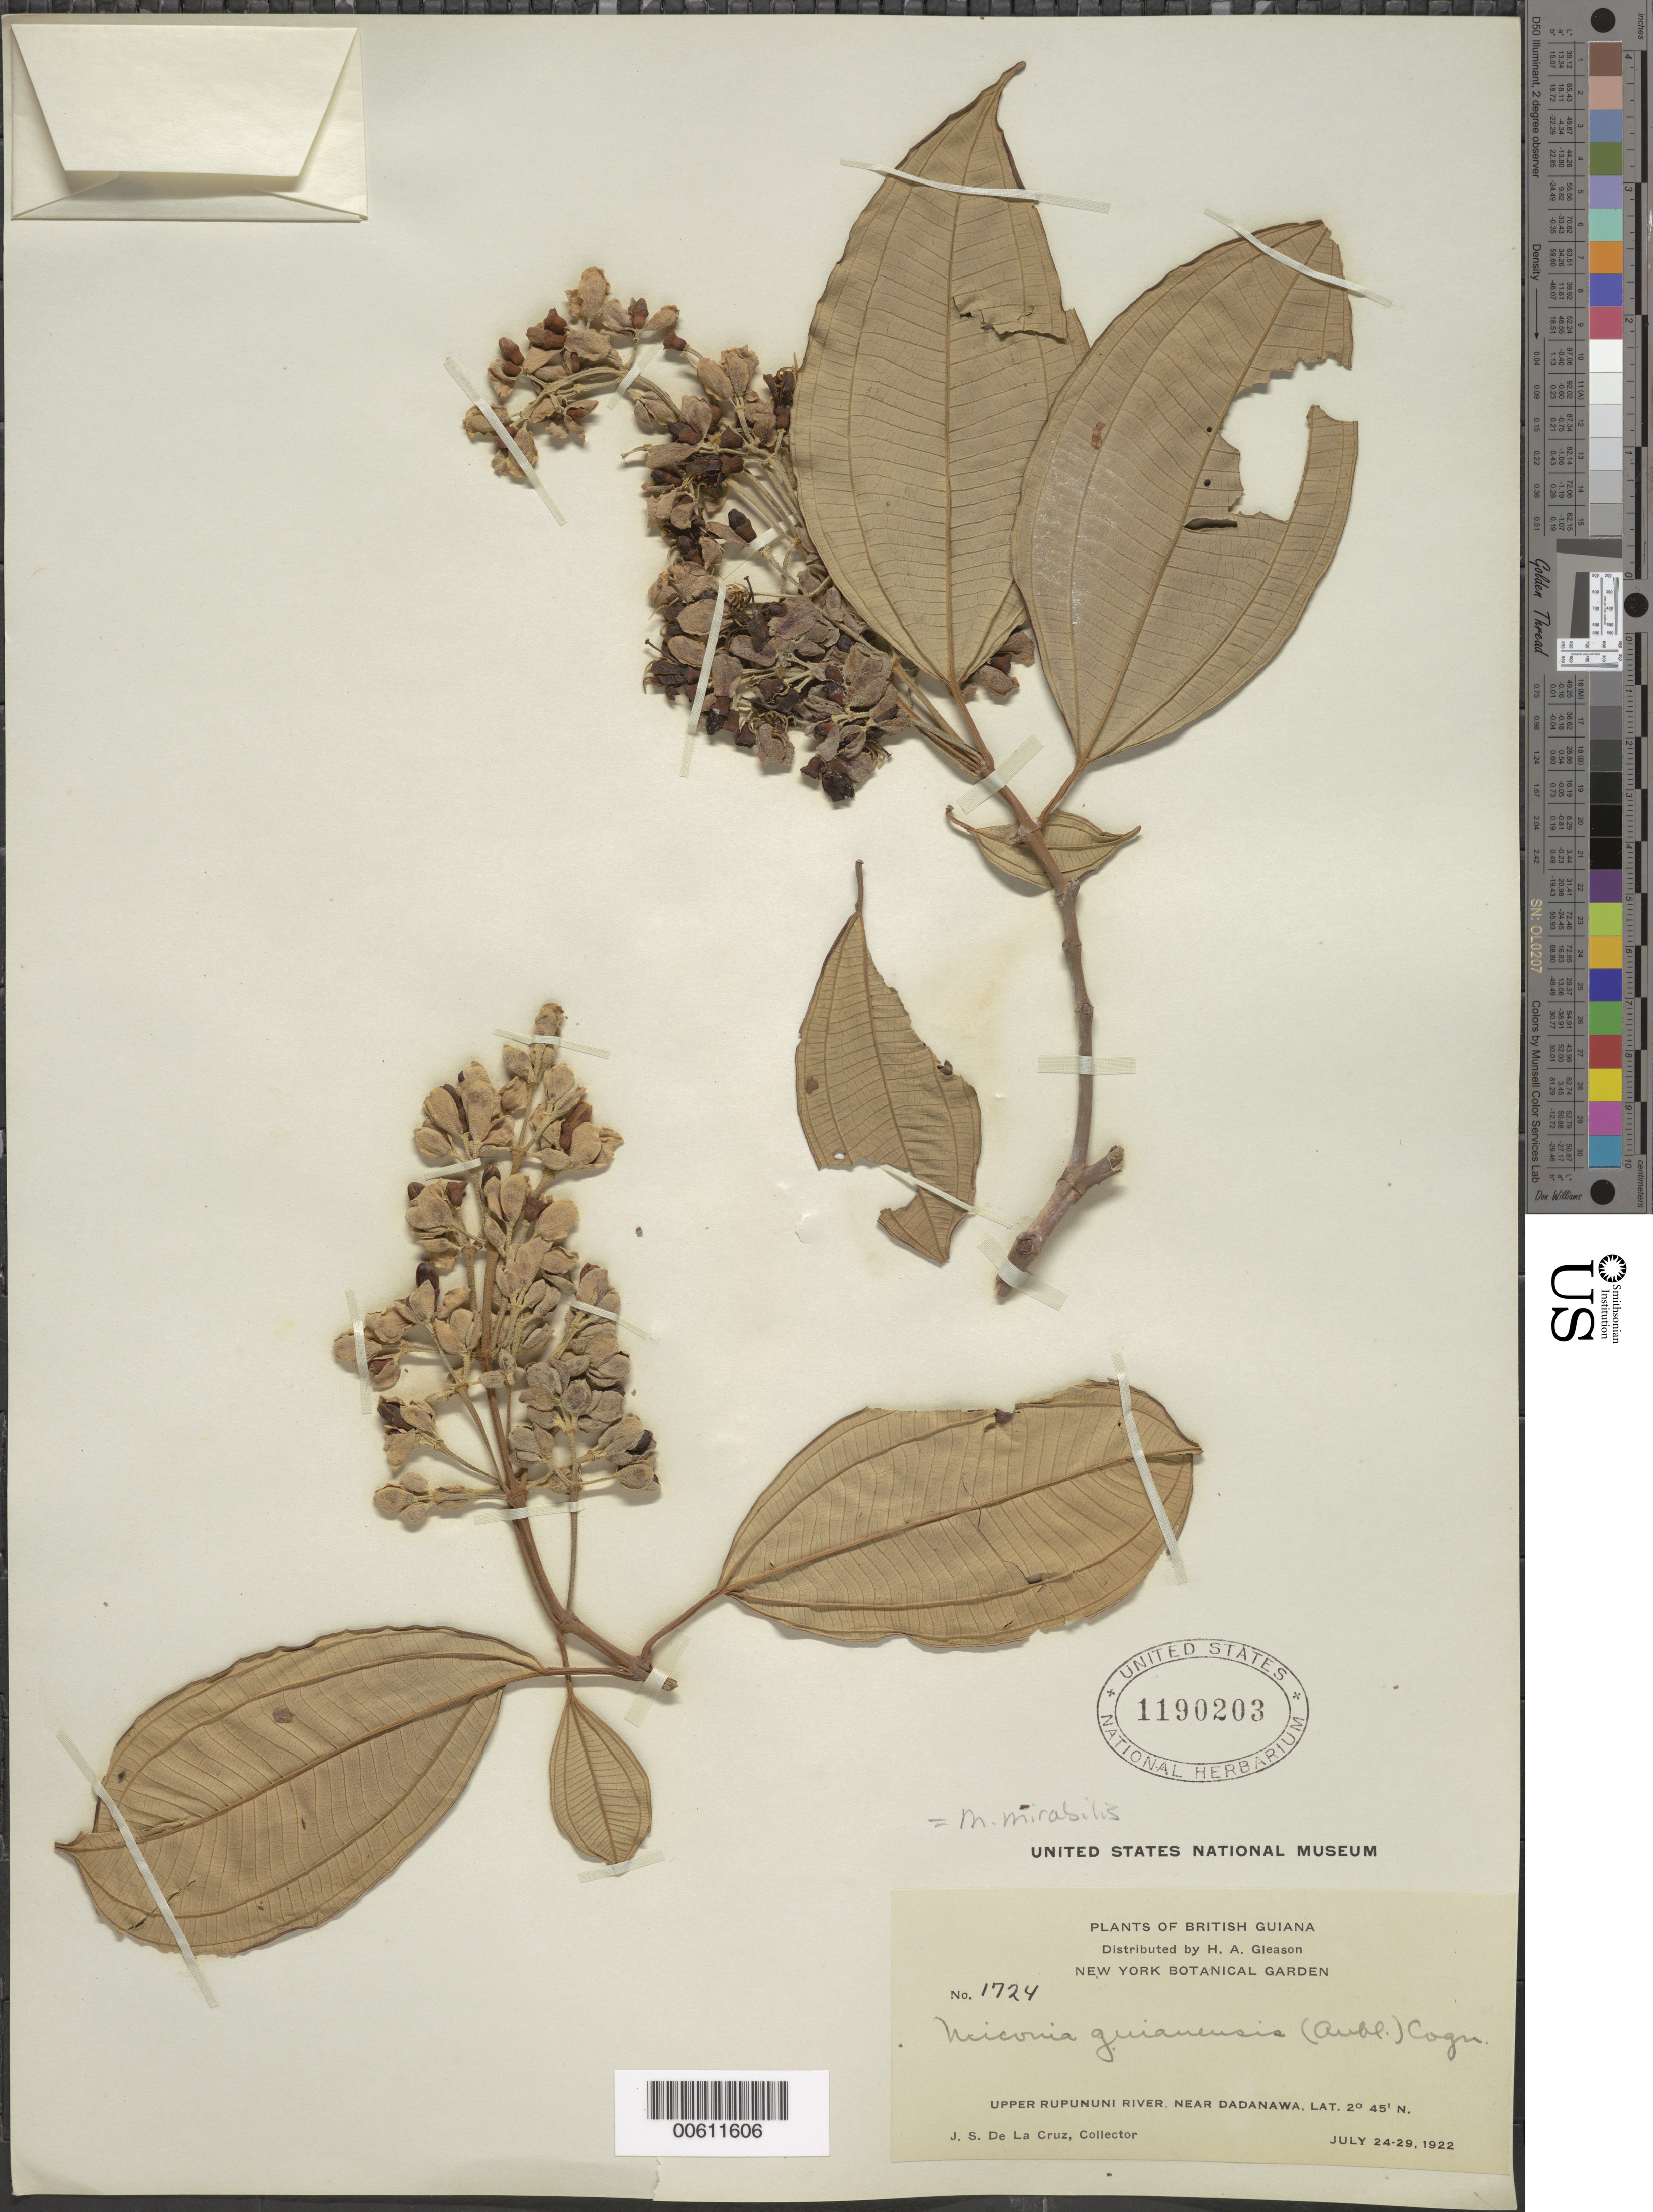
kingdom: Plantae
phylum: Tracheophyta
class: Magnoliopsida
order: Myrtales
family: Melastomataceae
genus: Miconia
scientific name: Miconia mirabilis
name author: (Aubl.) L.O. Williams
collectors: J. S. de la Cruz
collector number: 1724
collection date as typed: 24-Jul-22 to 29-Jul-22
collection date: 1922-07-24/1922-07-29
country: Guyana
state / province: U. Takutu-U. Essequibo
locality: Dadanawa, near, upper Rupununi R.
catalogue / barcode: US 1190203